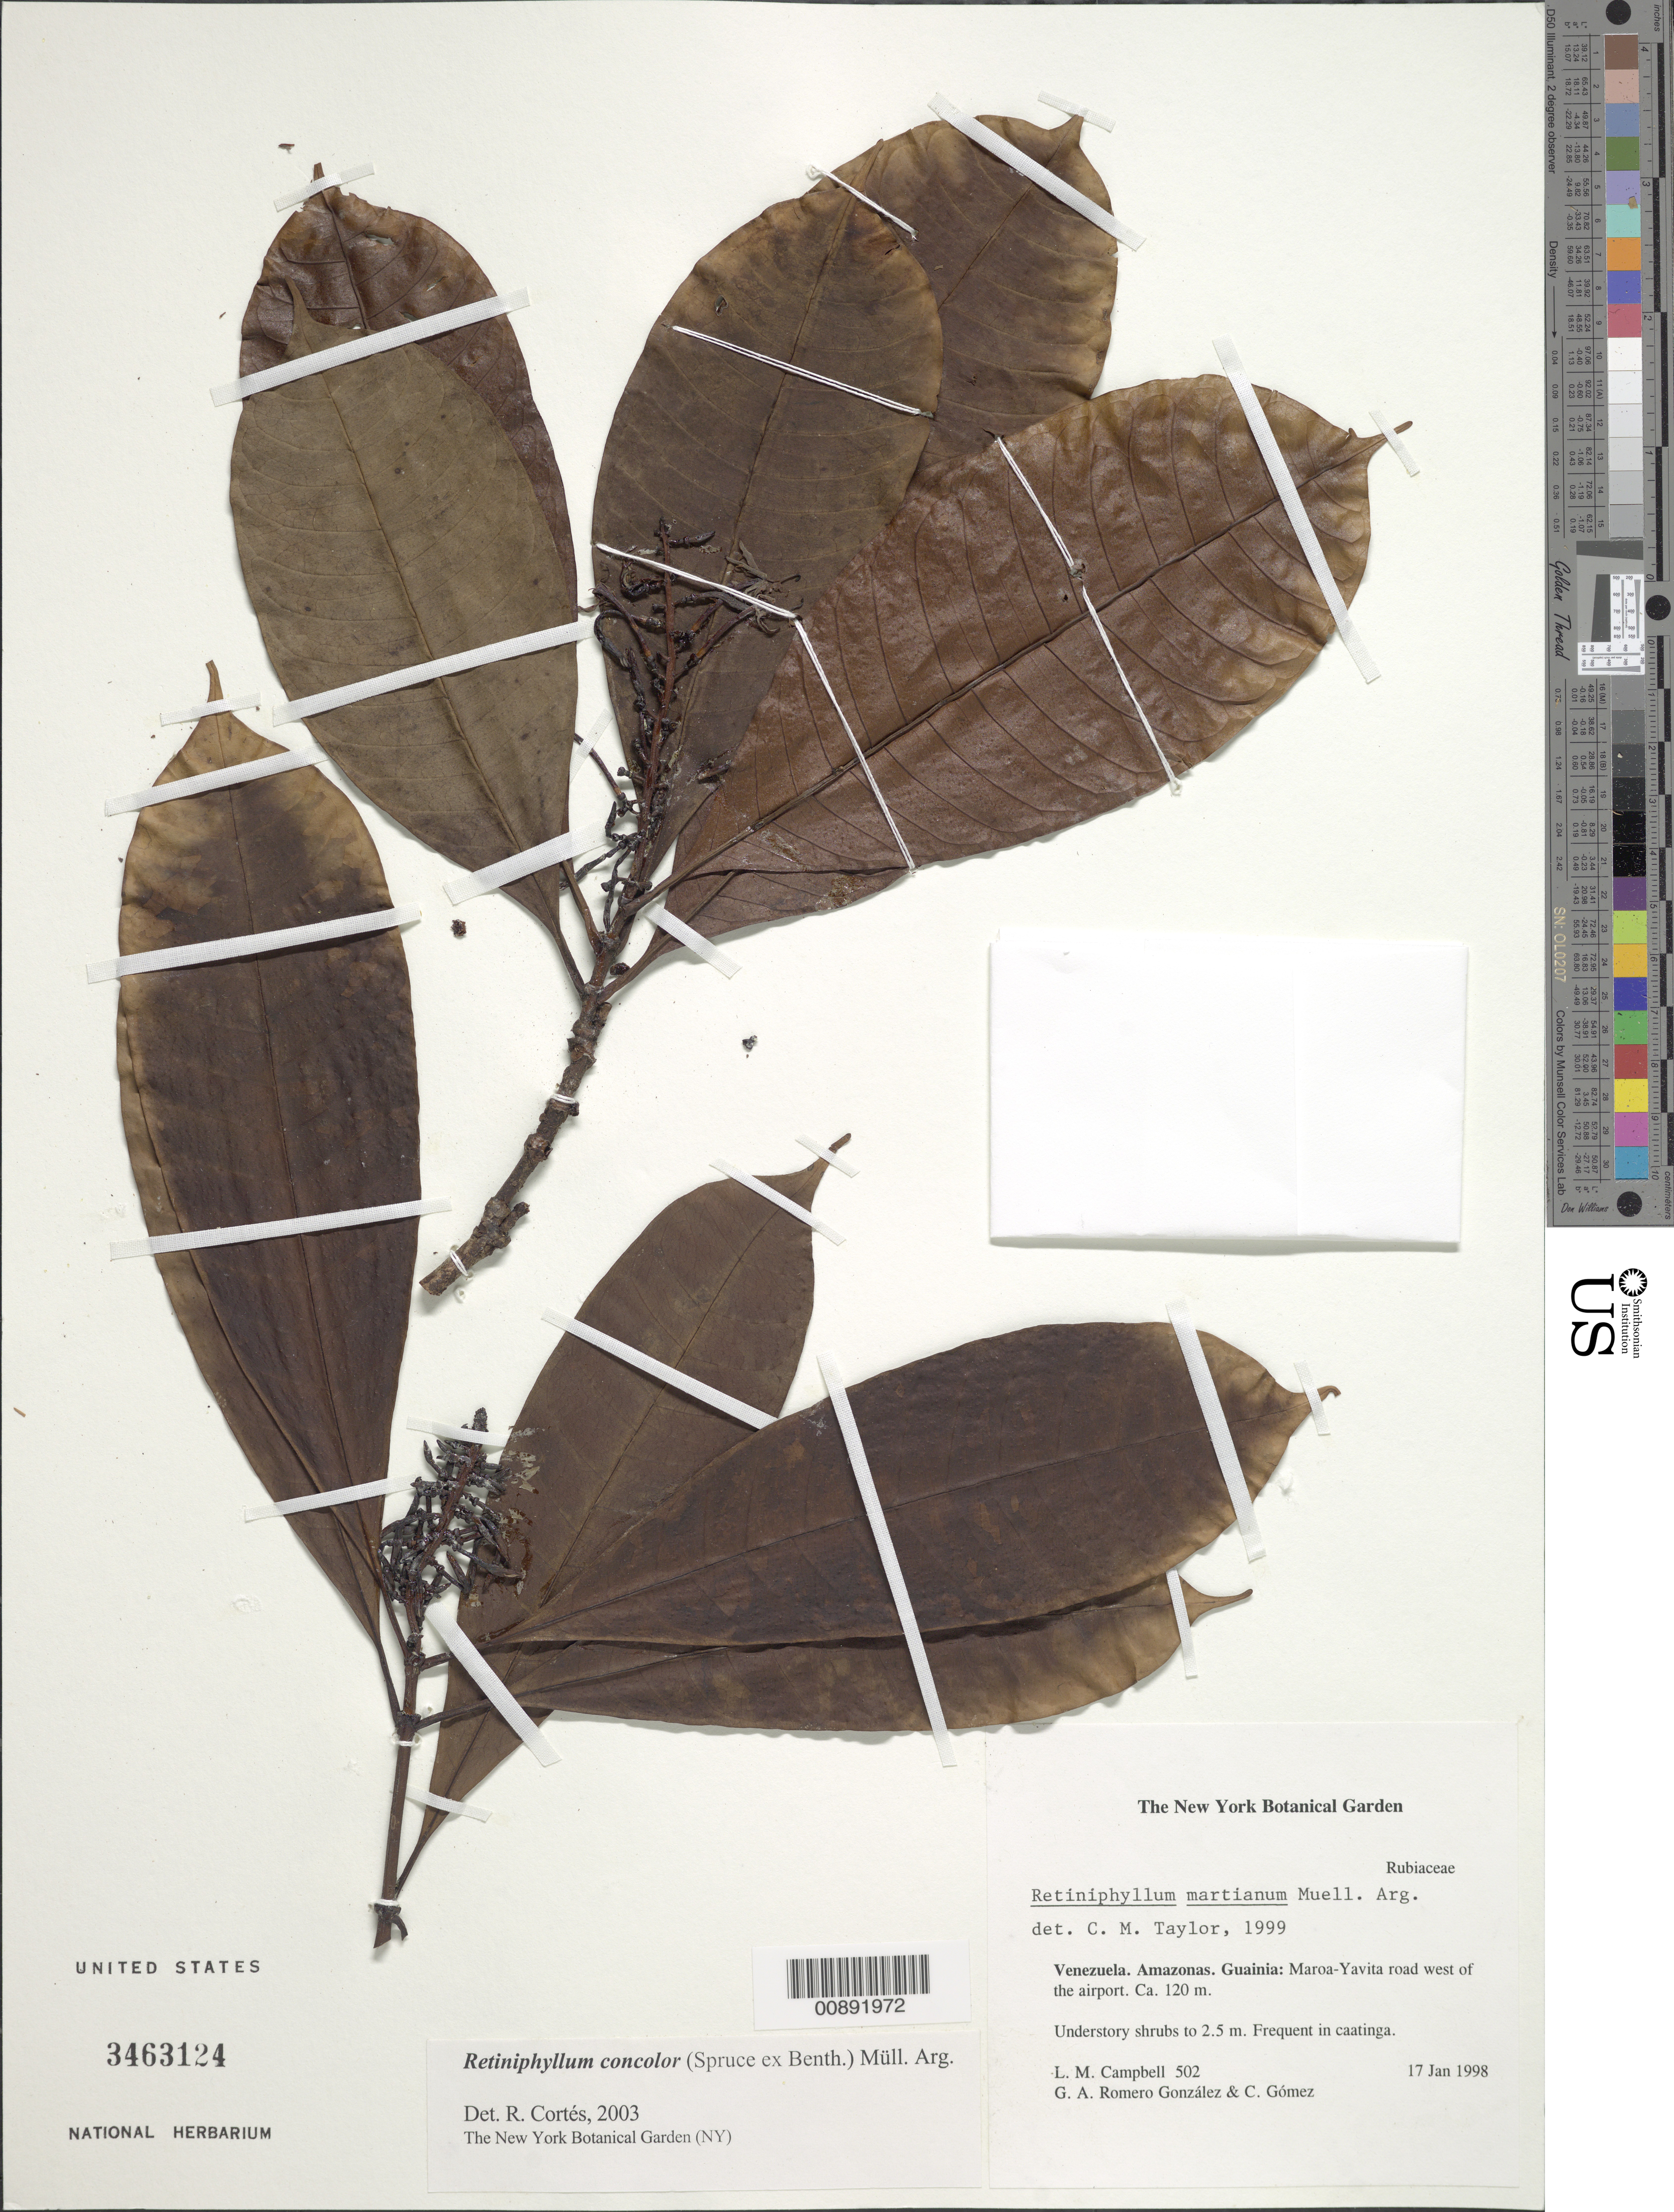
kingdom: Plantae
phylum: Tracheophyta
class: Magnoliopsida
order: Gentianales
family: Rubiaceae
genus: Retiniphyllum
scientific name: Retiniphyllum concolor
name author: (Spruce ex Benth.) Müll. Arg.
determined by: Cortes R., G.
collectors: L. M. Campbell, G. A. Romero & C. Gómez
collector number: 502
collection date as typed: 17-Jan-98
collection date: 1998-01-17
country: Venezuela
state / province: Amazonas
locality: Maroa-Yavita road W of airport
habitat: Caatinga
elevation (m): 120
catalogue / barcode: US 3463124